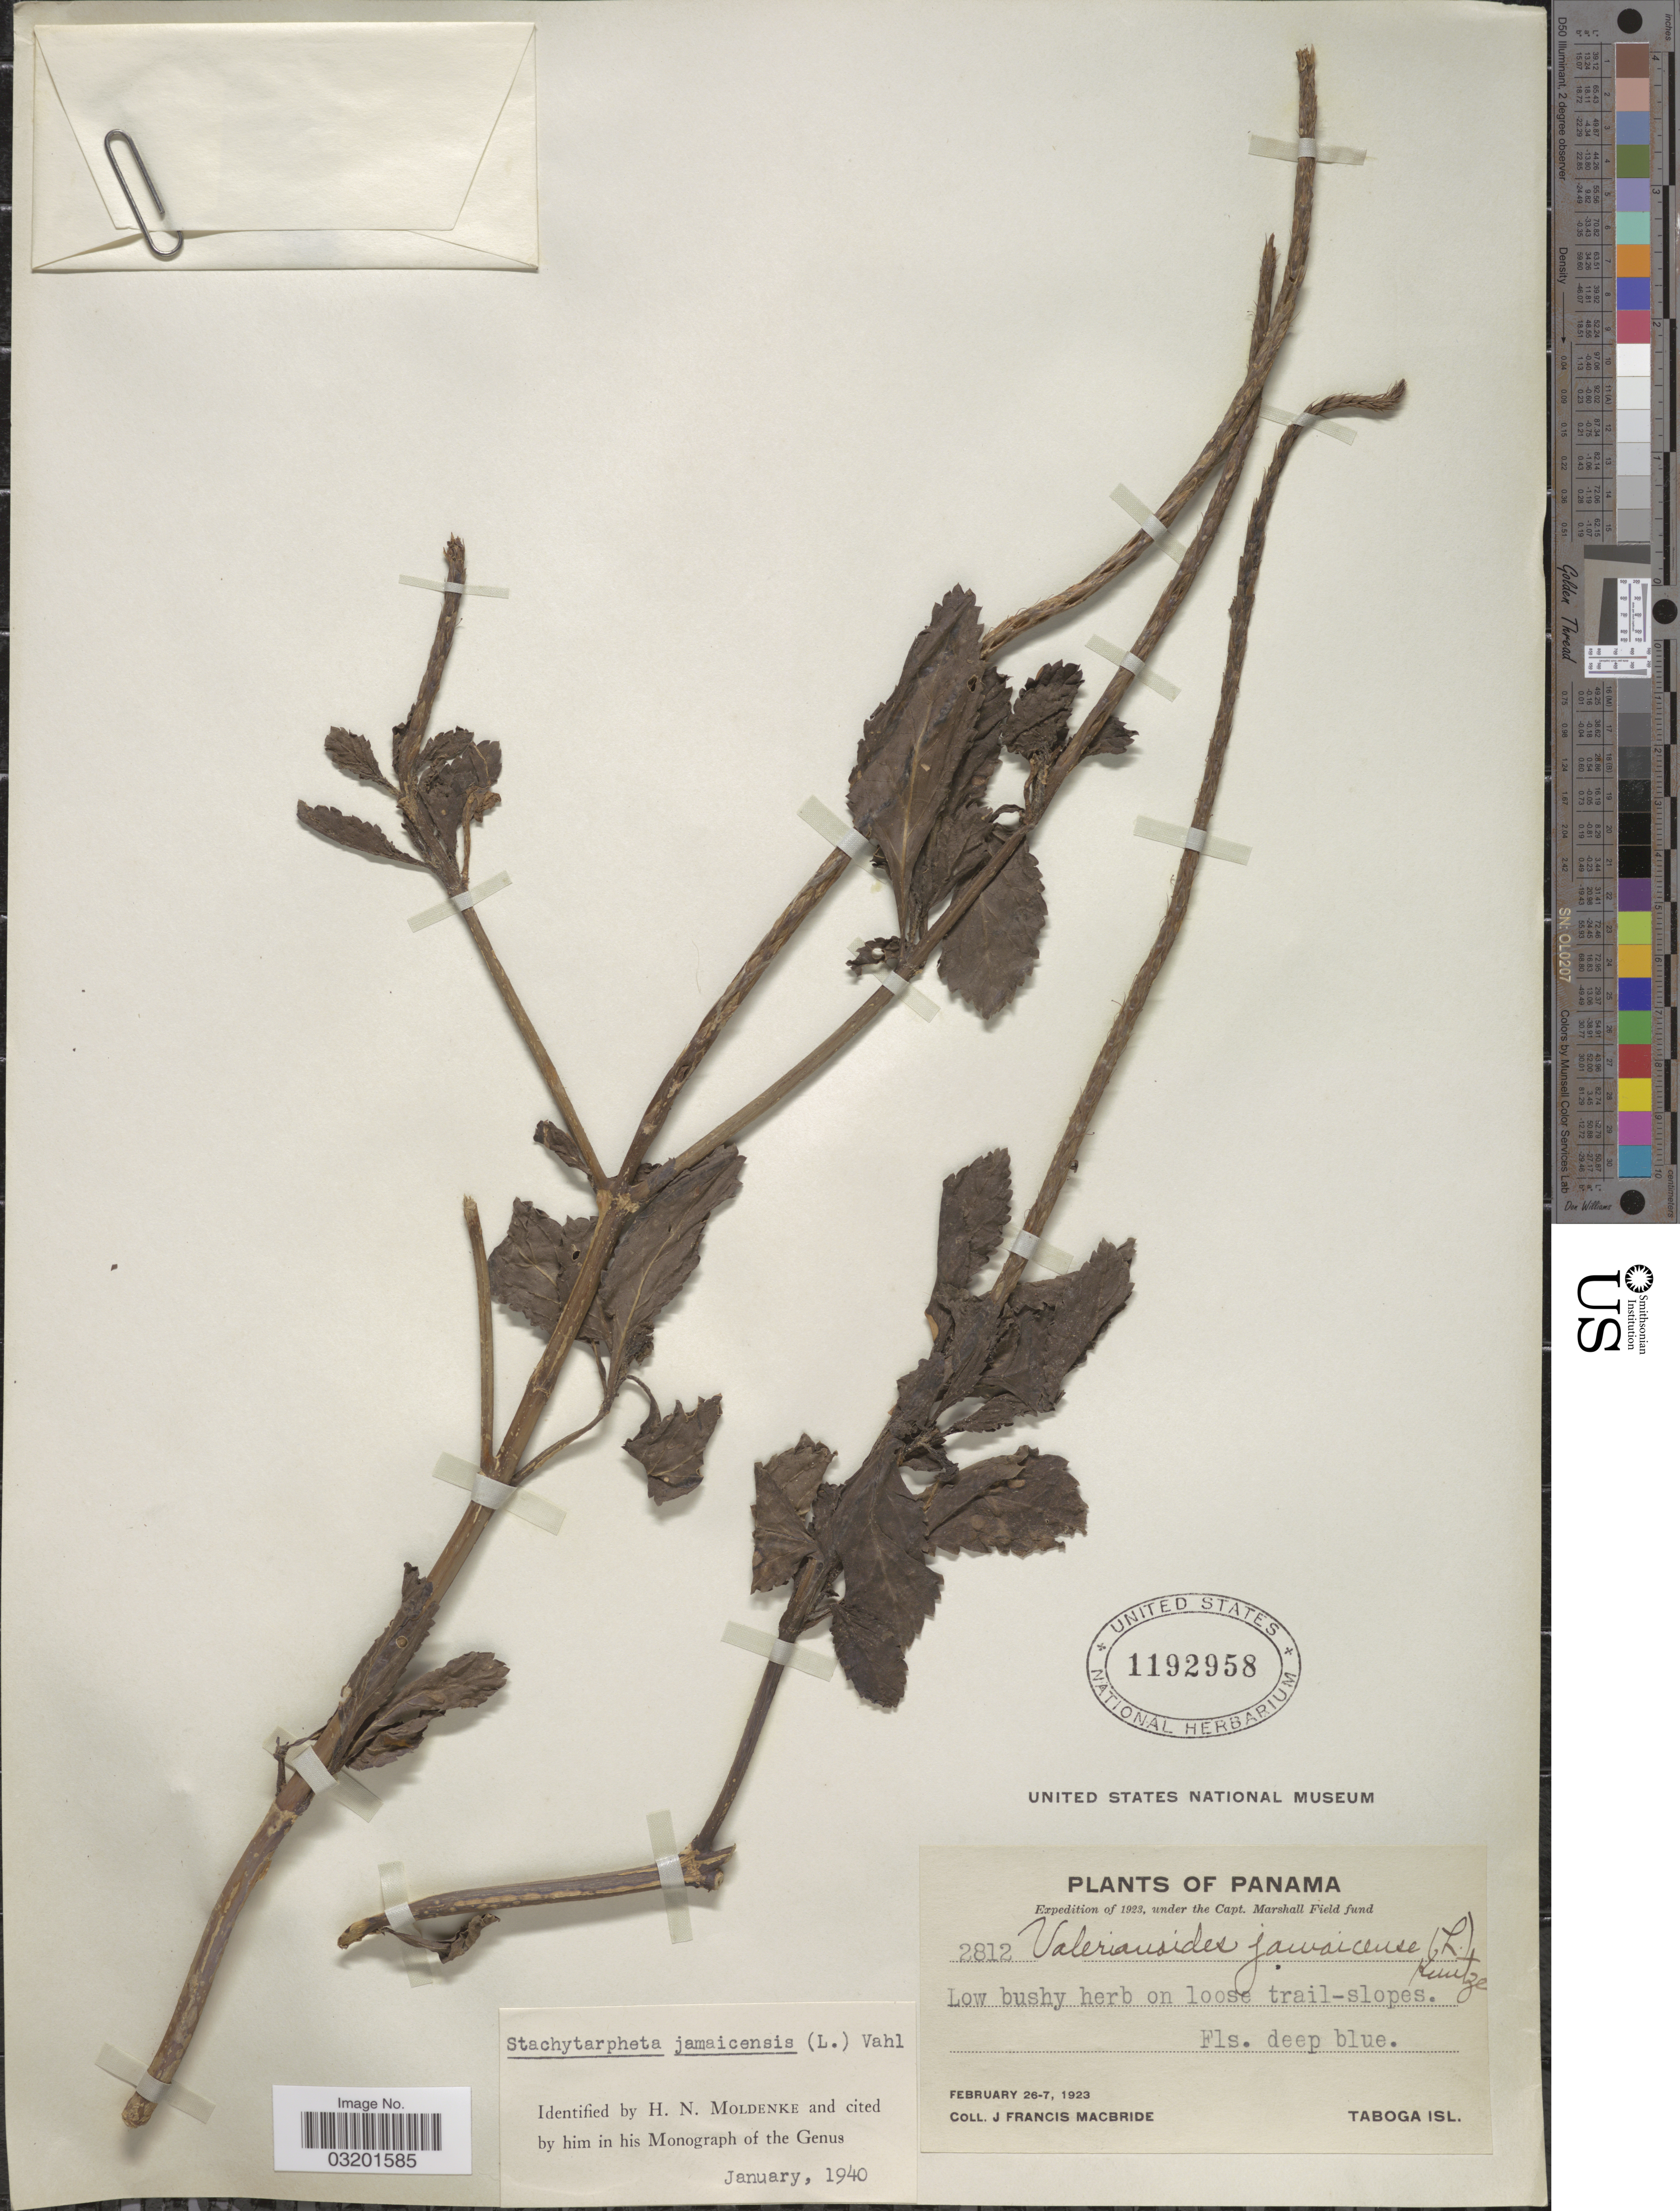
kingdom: Plantae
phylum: Tracheophyta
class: Magnoliopsida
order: Lamiales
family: Verbenaceae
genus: Stachytarpheta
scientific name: Stachytarpheta jamaicensis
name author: (L.) Vahl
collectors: J. F. Macbride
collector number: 2812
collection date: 1923-02-26/1923-02-27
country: Panama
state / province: Panamá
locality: Taboga Isl.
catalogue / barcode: US 1192958